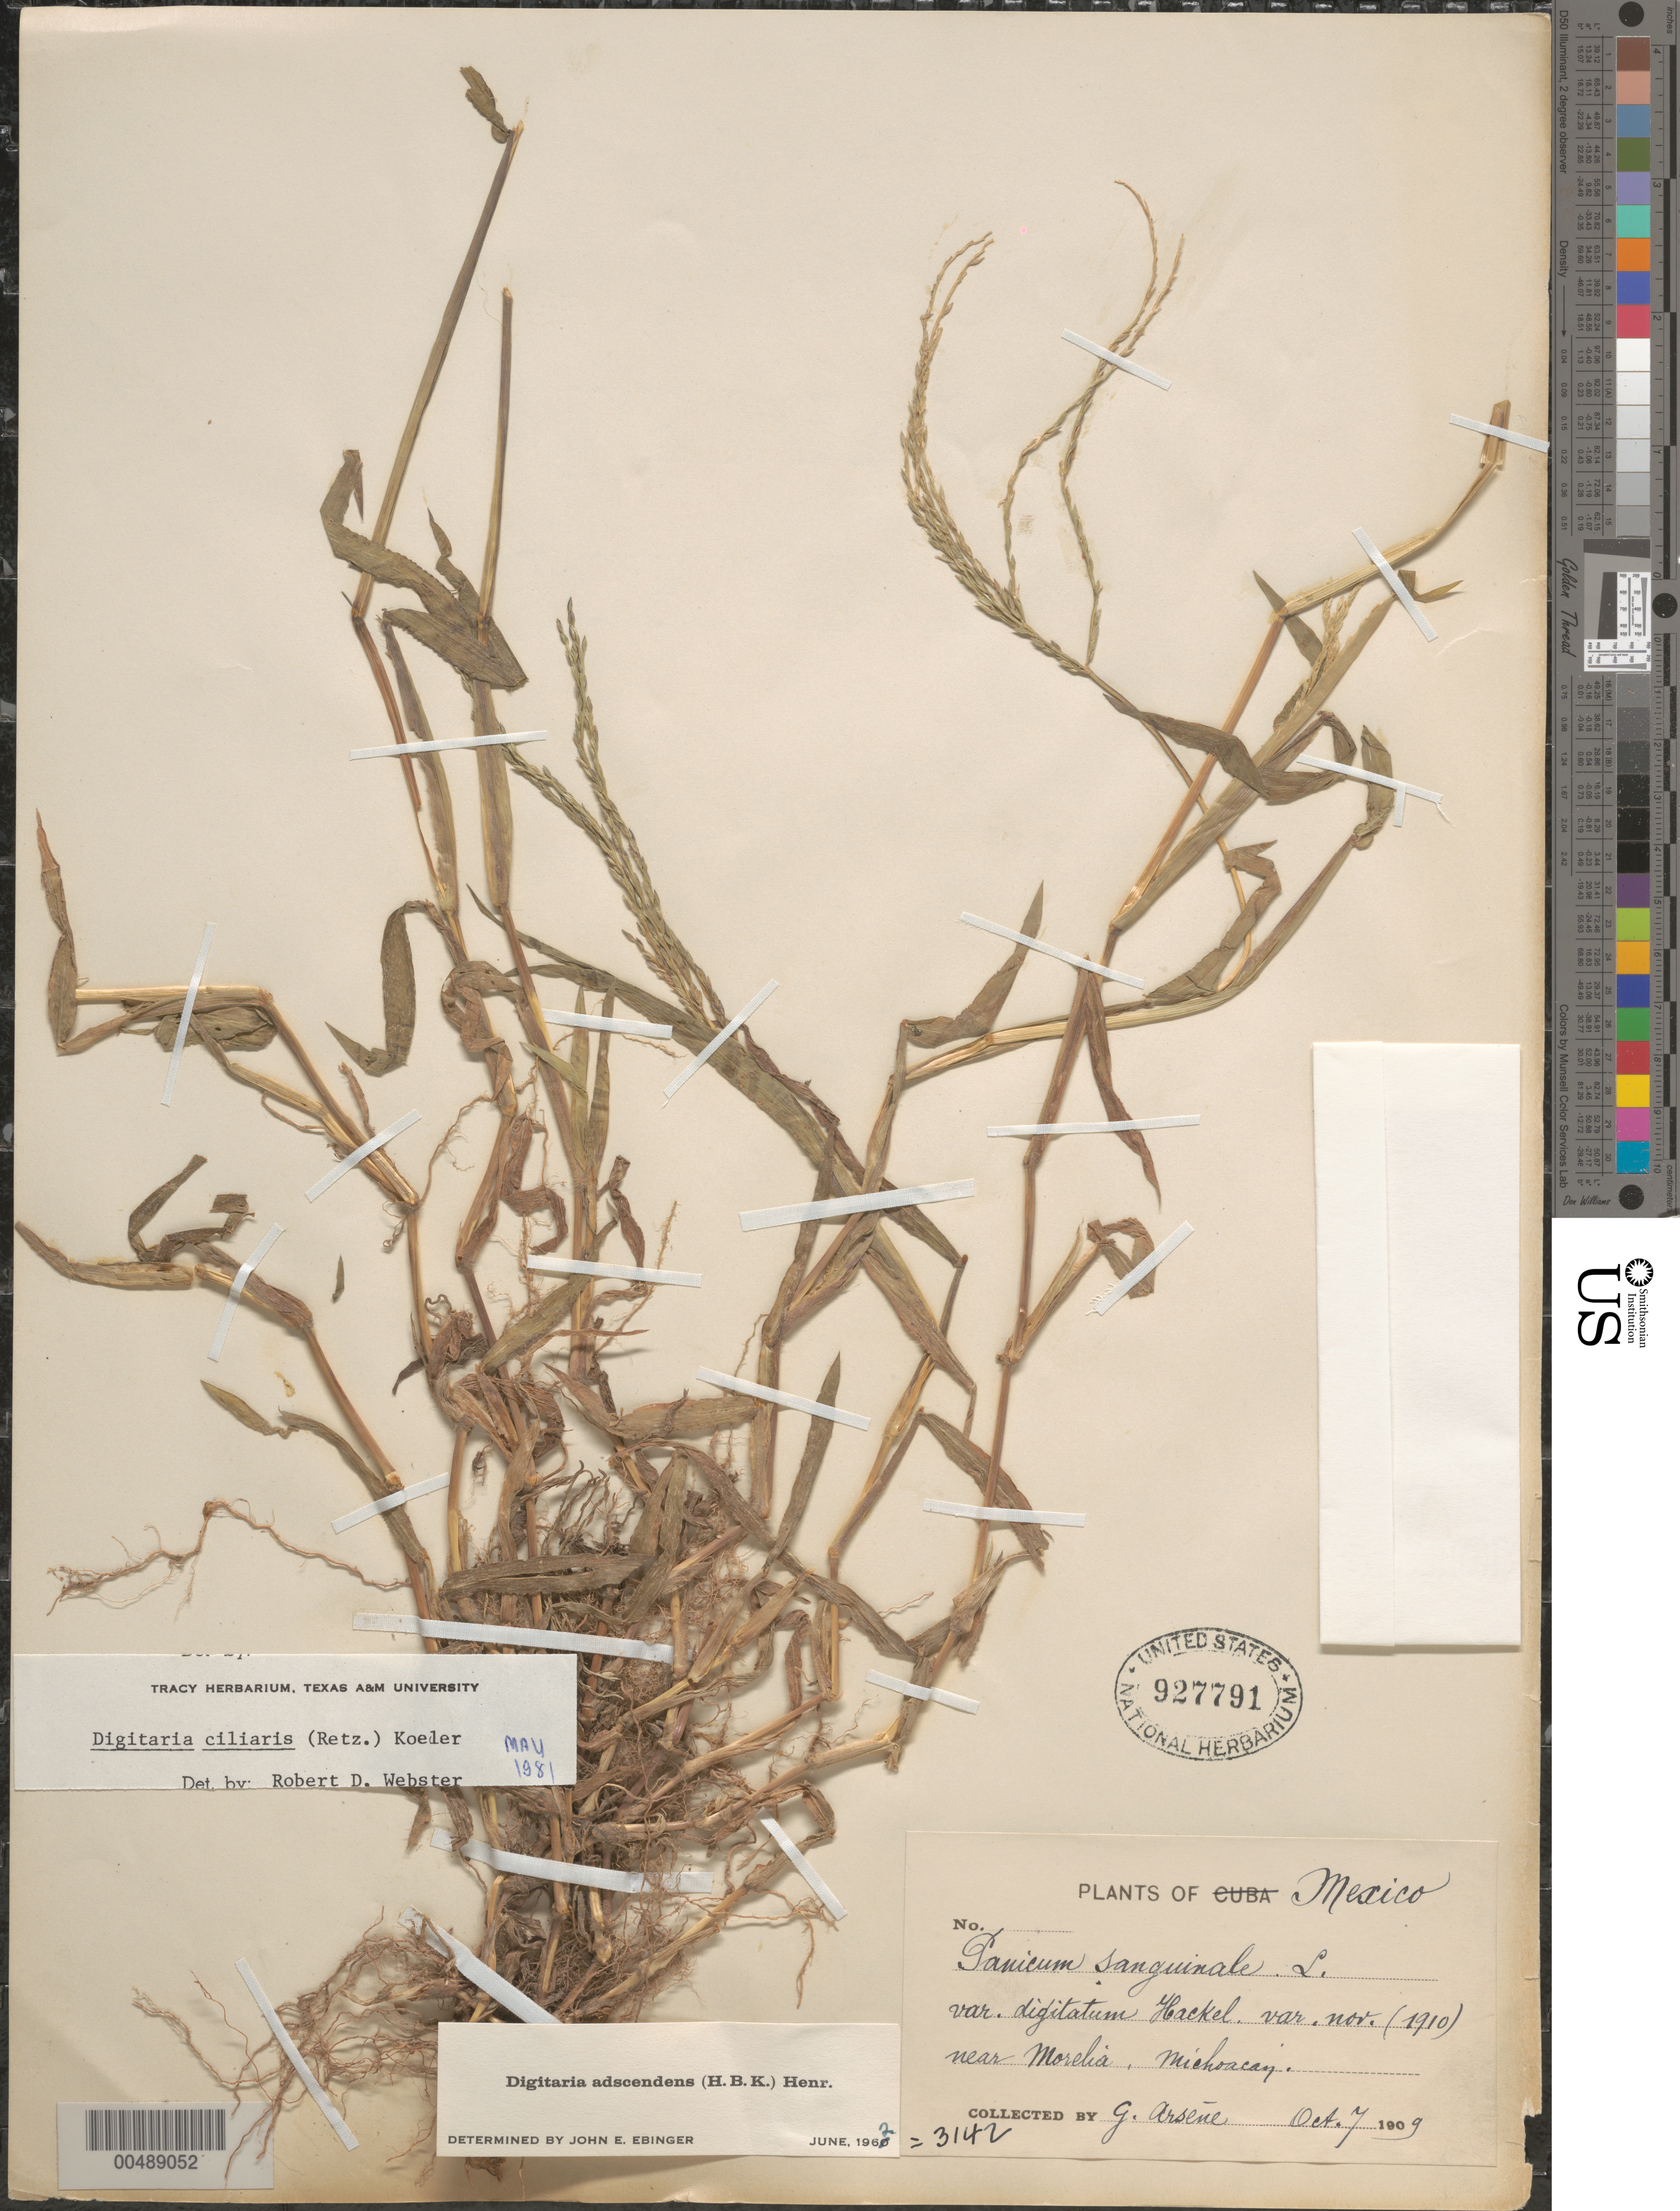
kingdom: Plantae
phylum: Tracheophyta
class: Liliopsida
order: Poales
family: Poaceae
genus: Digitaria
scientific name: Digitaria ciliaris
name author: (Retz.) Koeler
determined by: Webster, Robert D.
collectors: Bro. G. Arsène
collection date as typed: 7 Oct 1909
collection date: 1909-10-07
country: Mexico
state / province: Michoacán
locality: Near Morelia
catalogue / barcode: US 927791